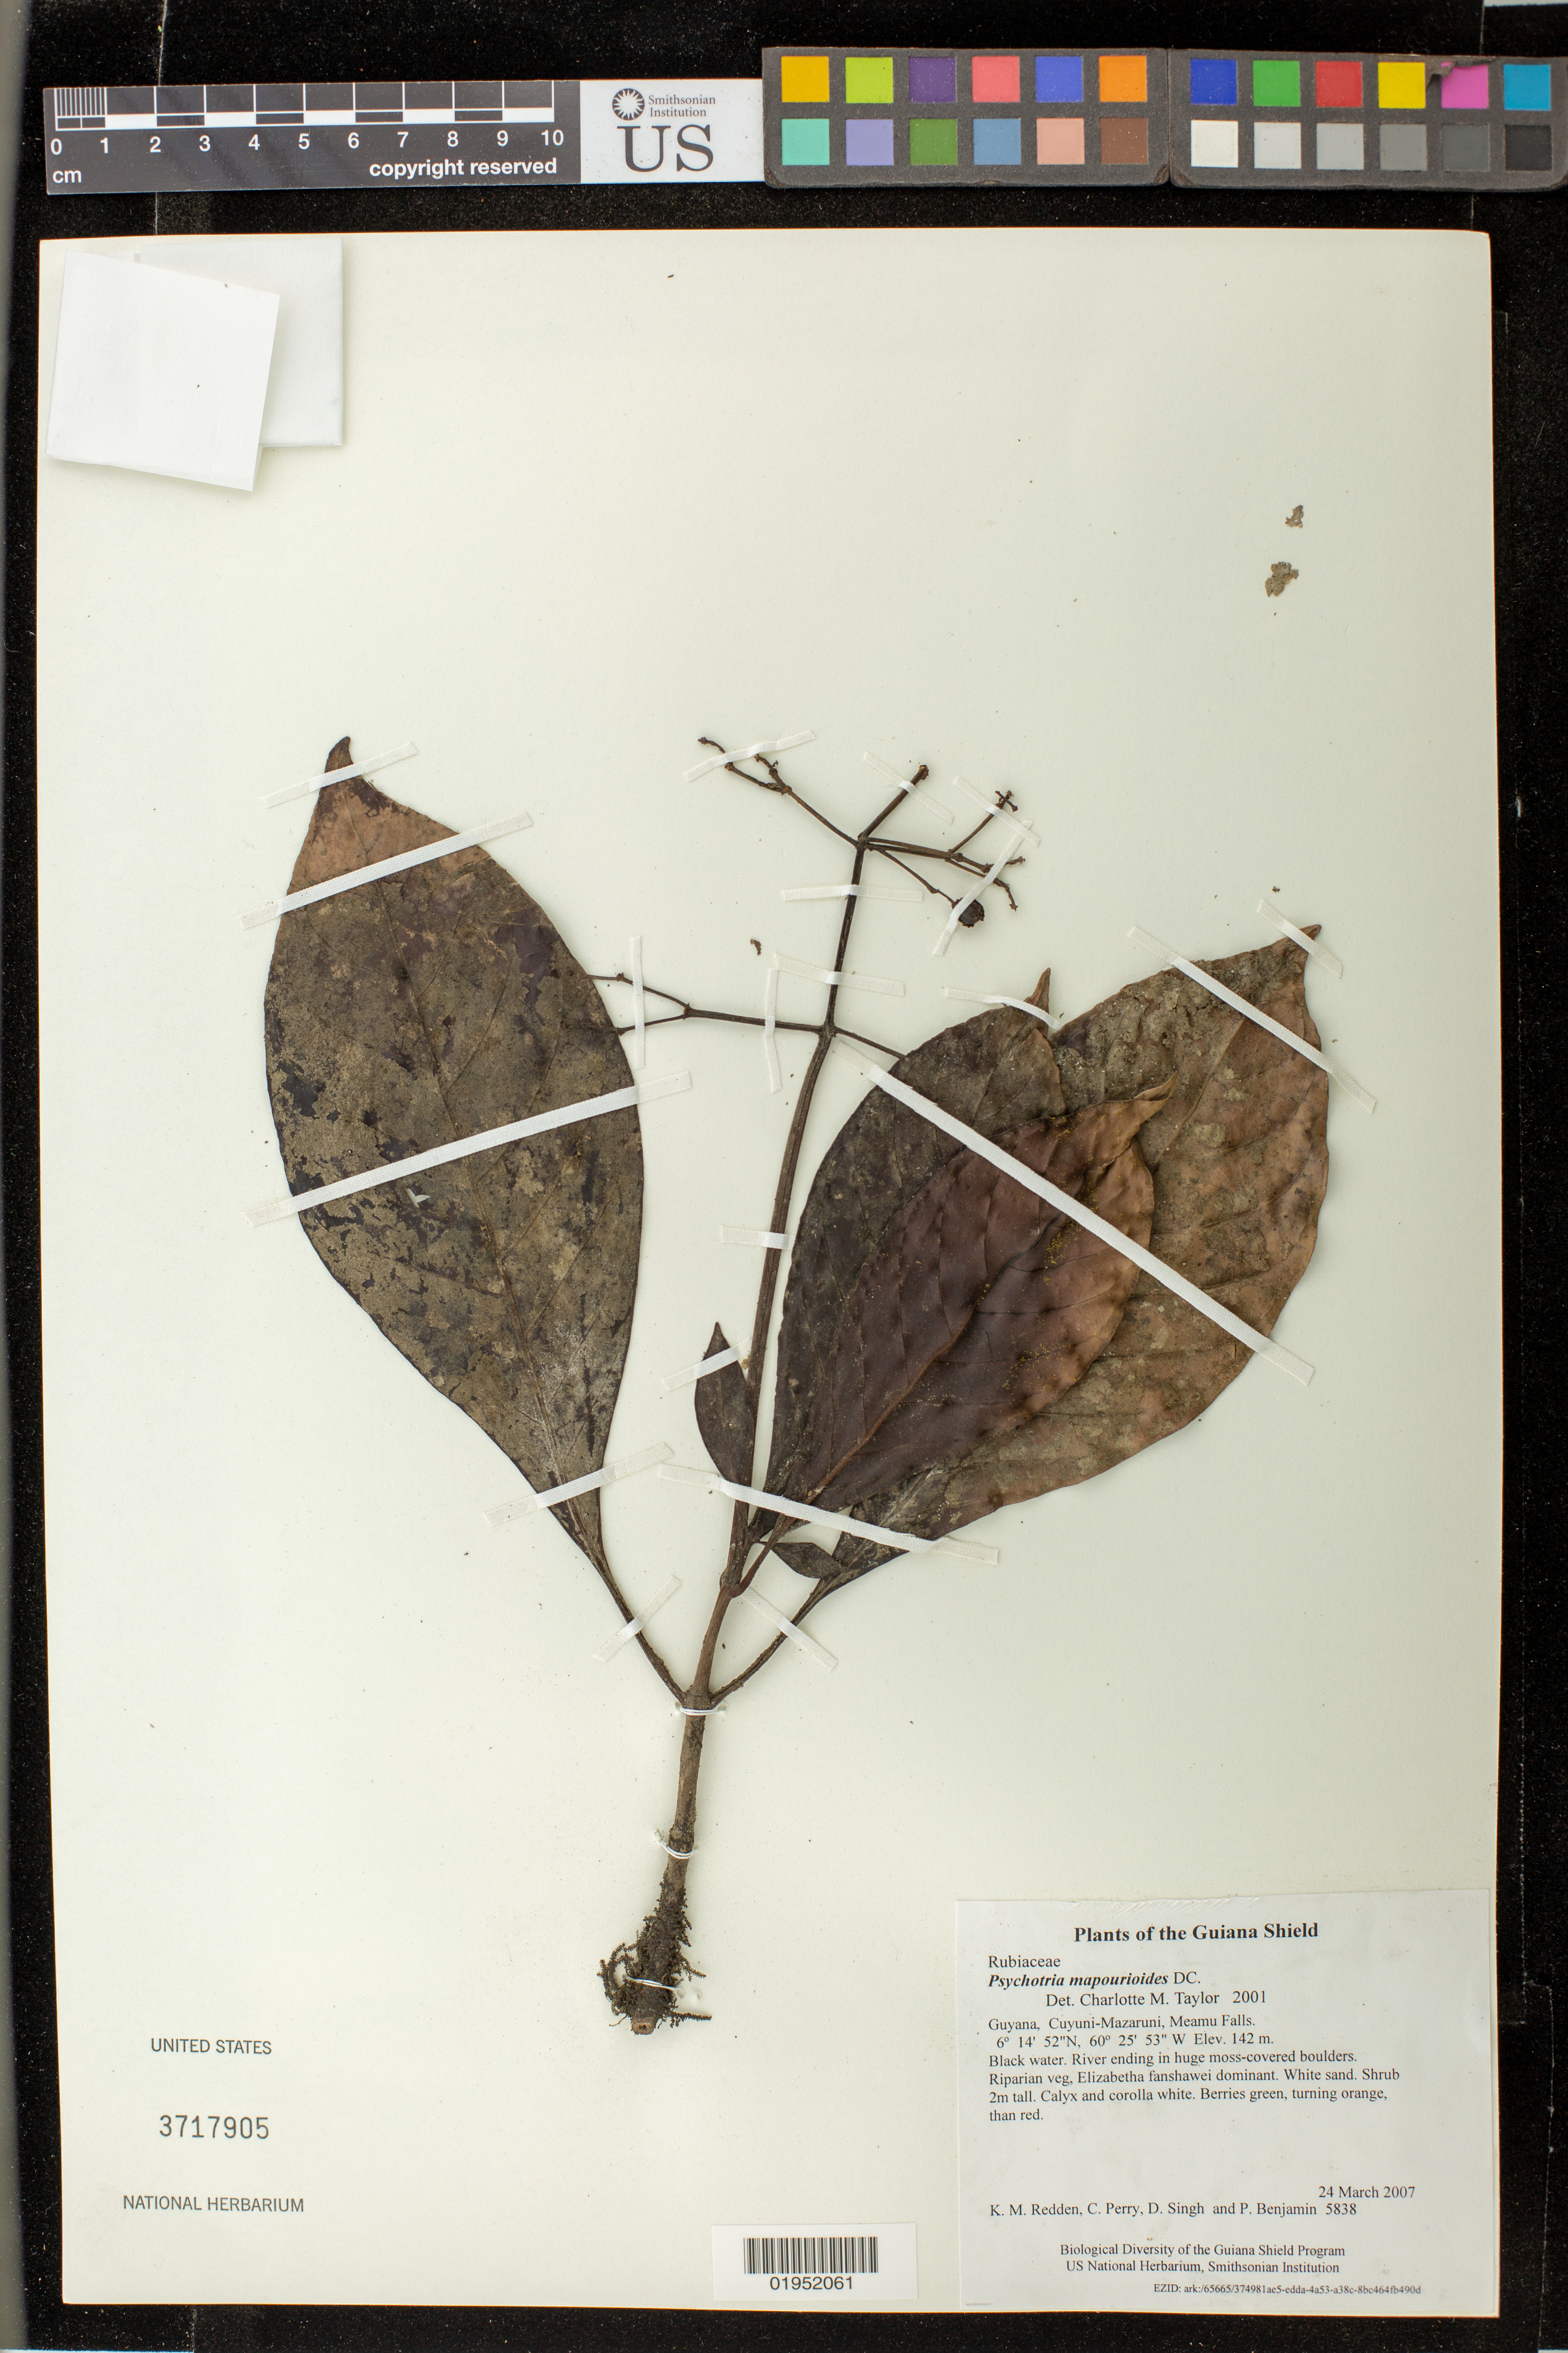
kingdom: Plantae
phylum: Tracheophyta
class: Magnoliopsida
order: Gentianales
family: Rubiaceae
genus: Psychotria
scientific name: Psychotria mapourioides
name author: DC.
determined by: Taylor, Charlotte M.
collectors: K. M. Redden, C. Perry, D. Singh & P. Benjamin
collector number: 5838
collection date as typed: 24 March 2007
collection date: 2007-03-24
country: Guyana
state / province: Cuyuni-Mazaruni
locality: Meamu Falls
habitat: Black water. River ending in huge moss-covered boulders. Riparian veg, Elizabetha fanshawei dominant. White sand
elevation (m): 142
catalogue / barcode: US 3717905